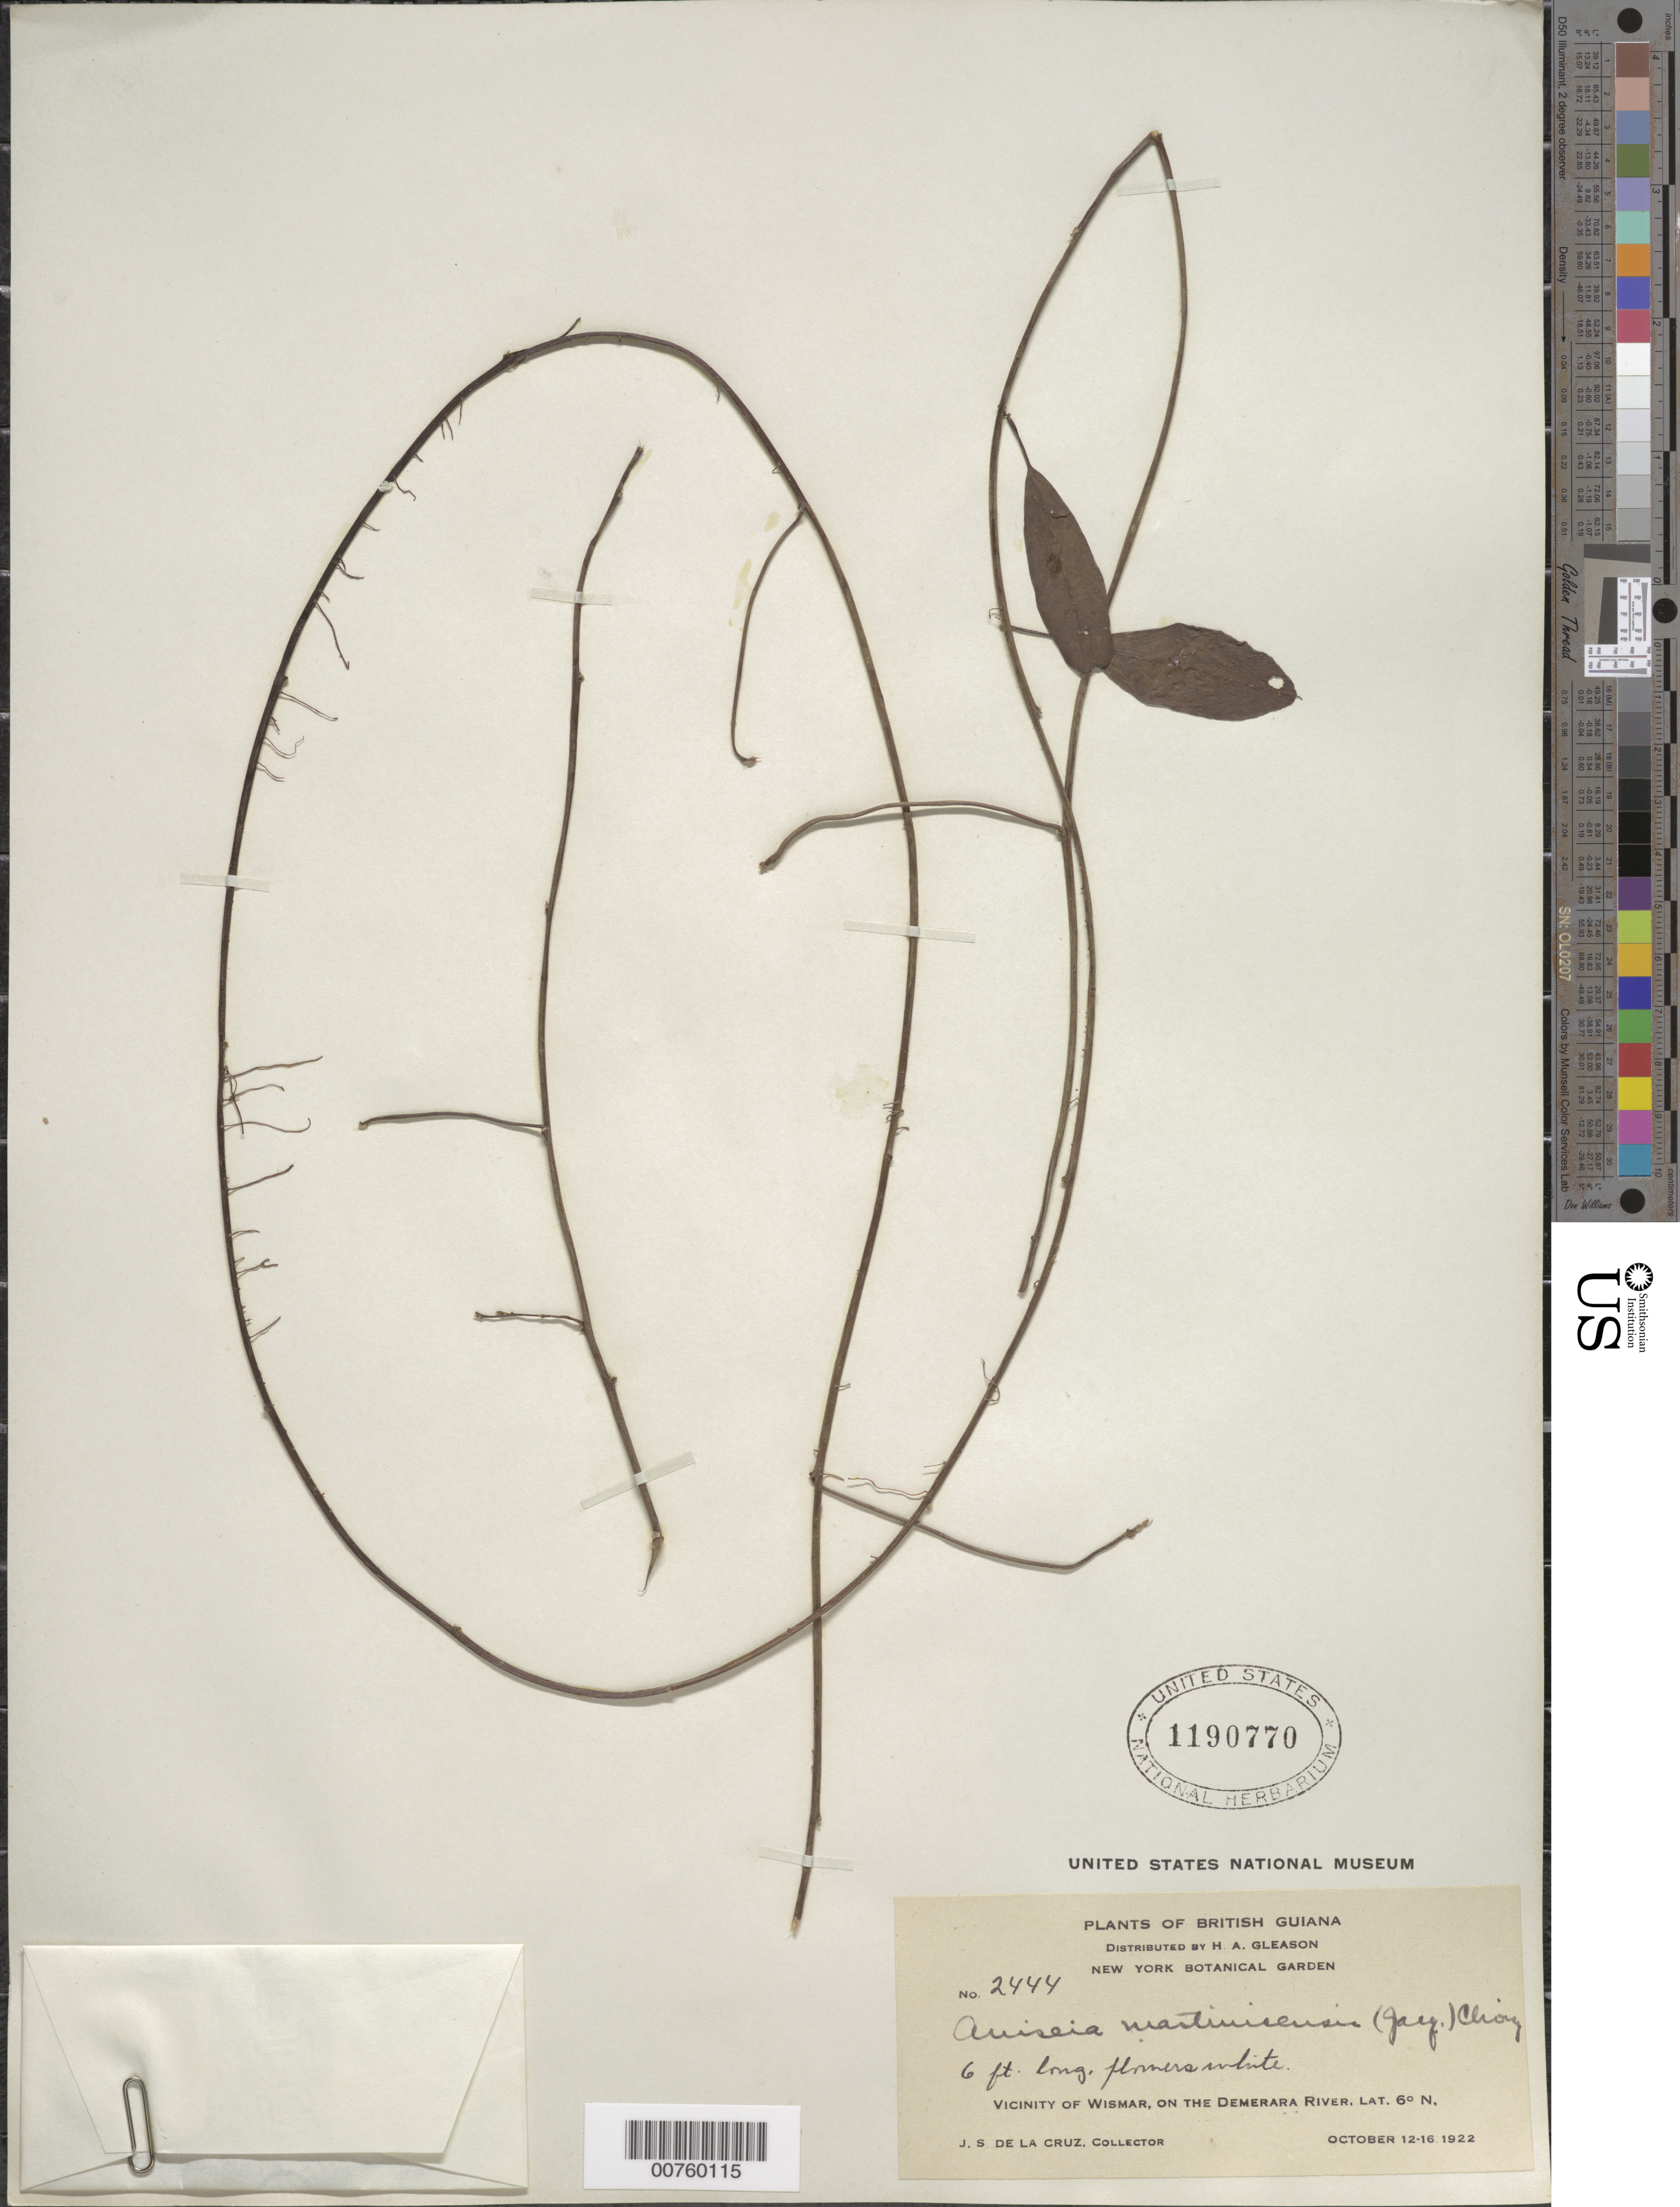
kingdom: Plantae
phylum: Tracheophyta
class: Magnoliopsida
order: Solanales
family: Convolvulaceae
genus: Aniseia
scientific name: Aniseia martinicensis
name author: (Jacq.) Choisy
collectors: J. S. de la Cruz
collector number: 2444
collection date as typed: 12-Oct-22 to 16-Oct-22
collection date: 1922-10-12/1922-10-16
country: Guyana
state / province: U. Demerara-Berbice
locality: Wismar vic., on the Demerara River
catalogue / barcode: US 1190770